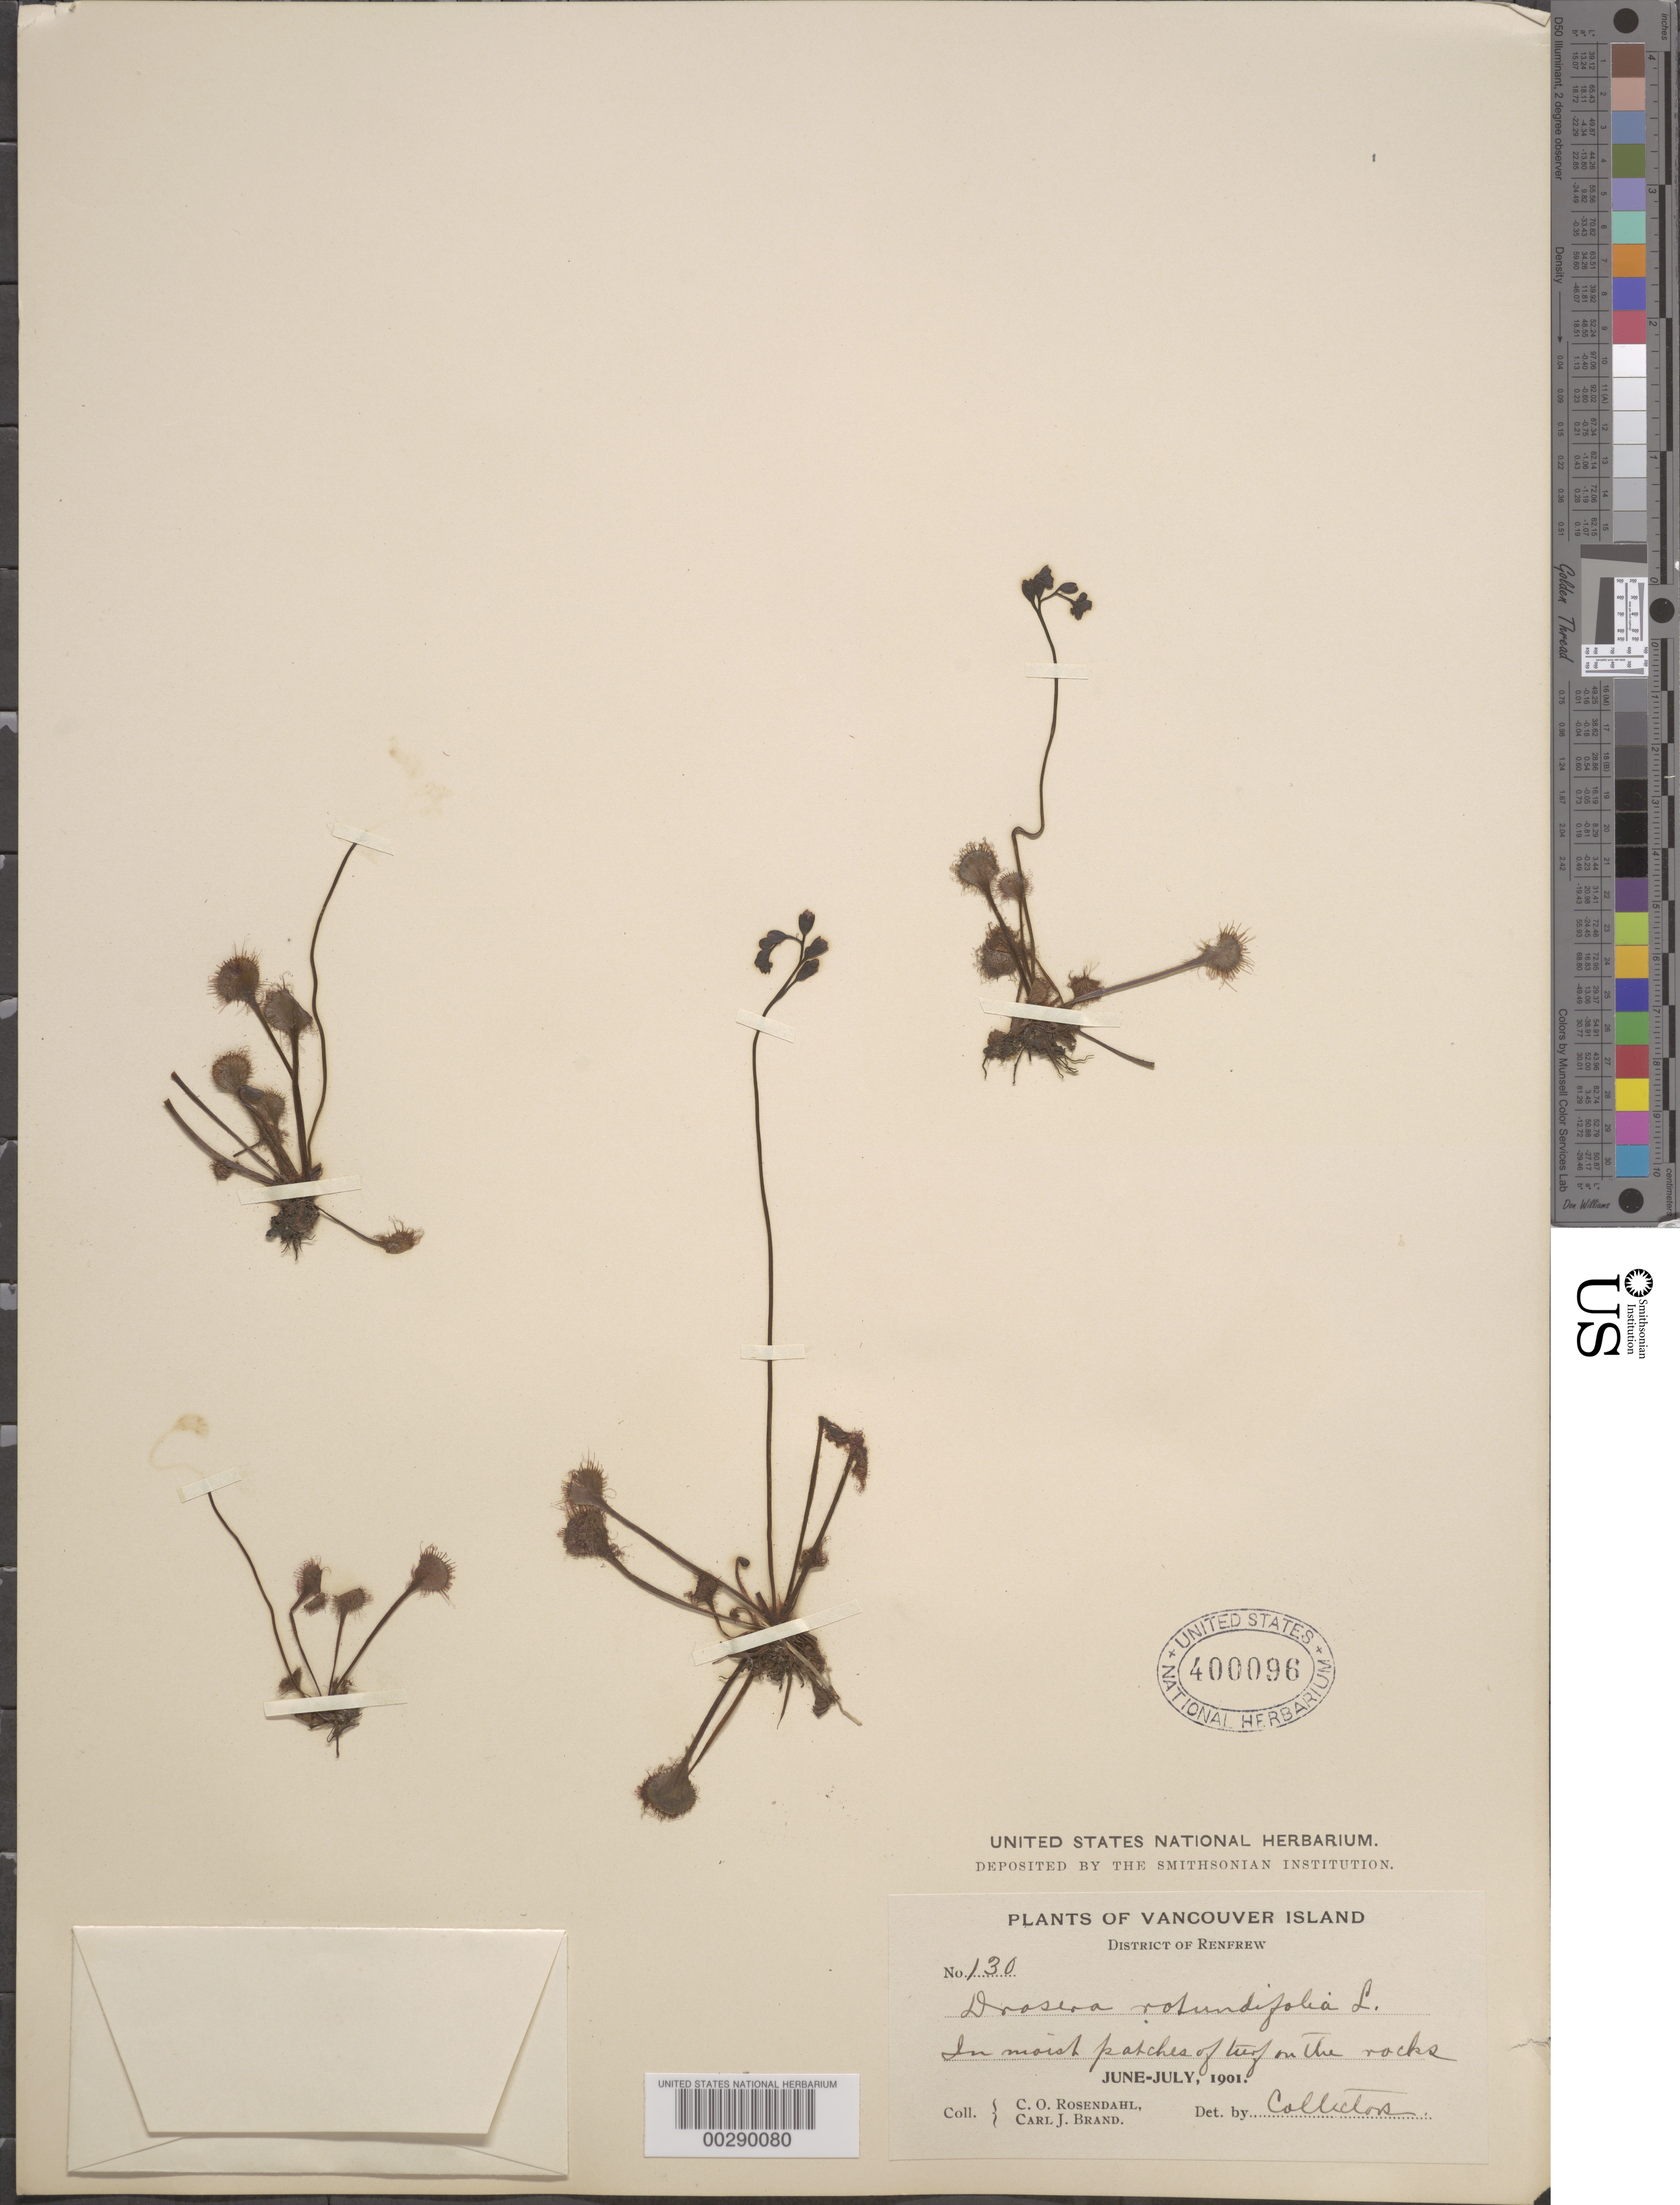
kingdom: Plantae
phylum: Tracheophyta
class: Magnoliopsida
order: Caryophyllales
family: Droseraceae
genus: Drosera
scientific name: Drosera rotundifolia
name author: L.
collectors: C. O. Rosendahl & C. J. Brand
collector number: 130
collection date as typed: Jun 1901 to -- Jul 1901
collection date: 1901-06/1901-07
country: Canada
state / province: British Columbia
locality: Vancouver i., renfrew district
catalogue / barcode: US 400096